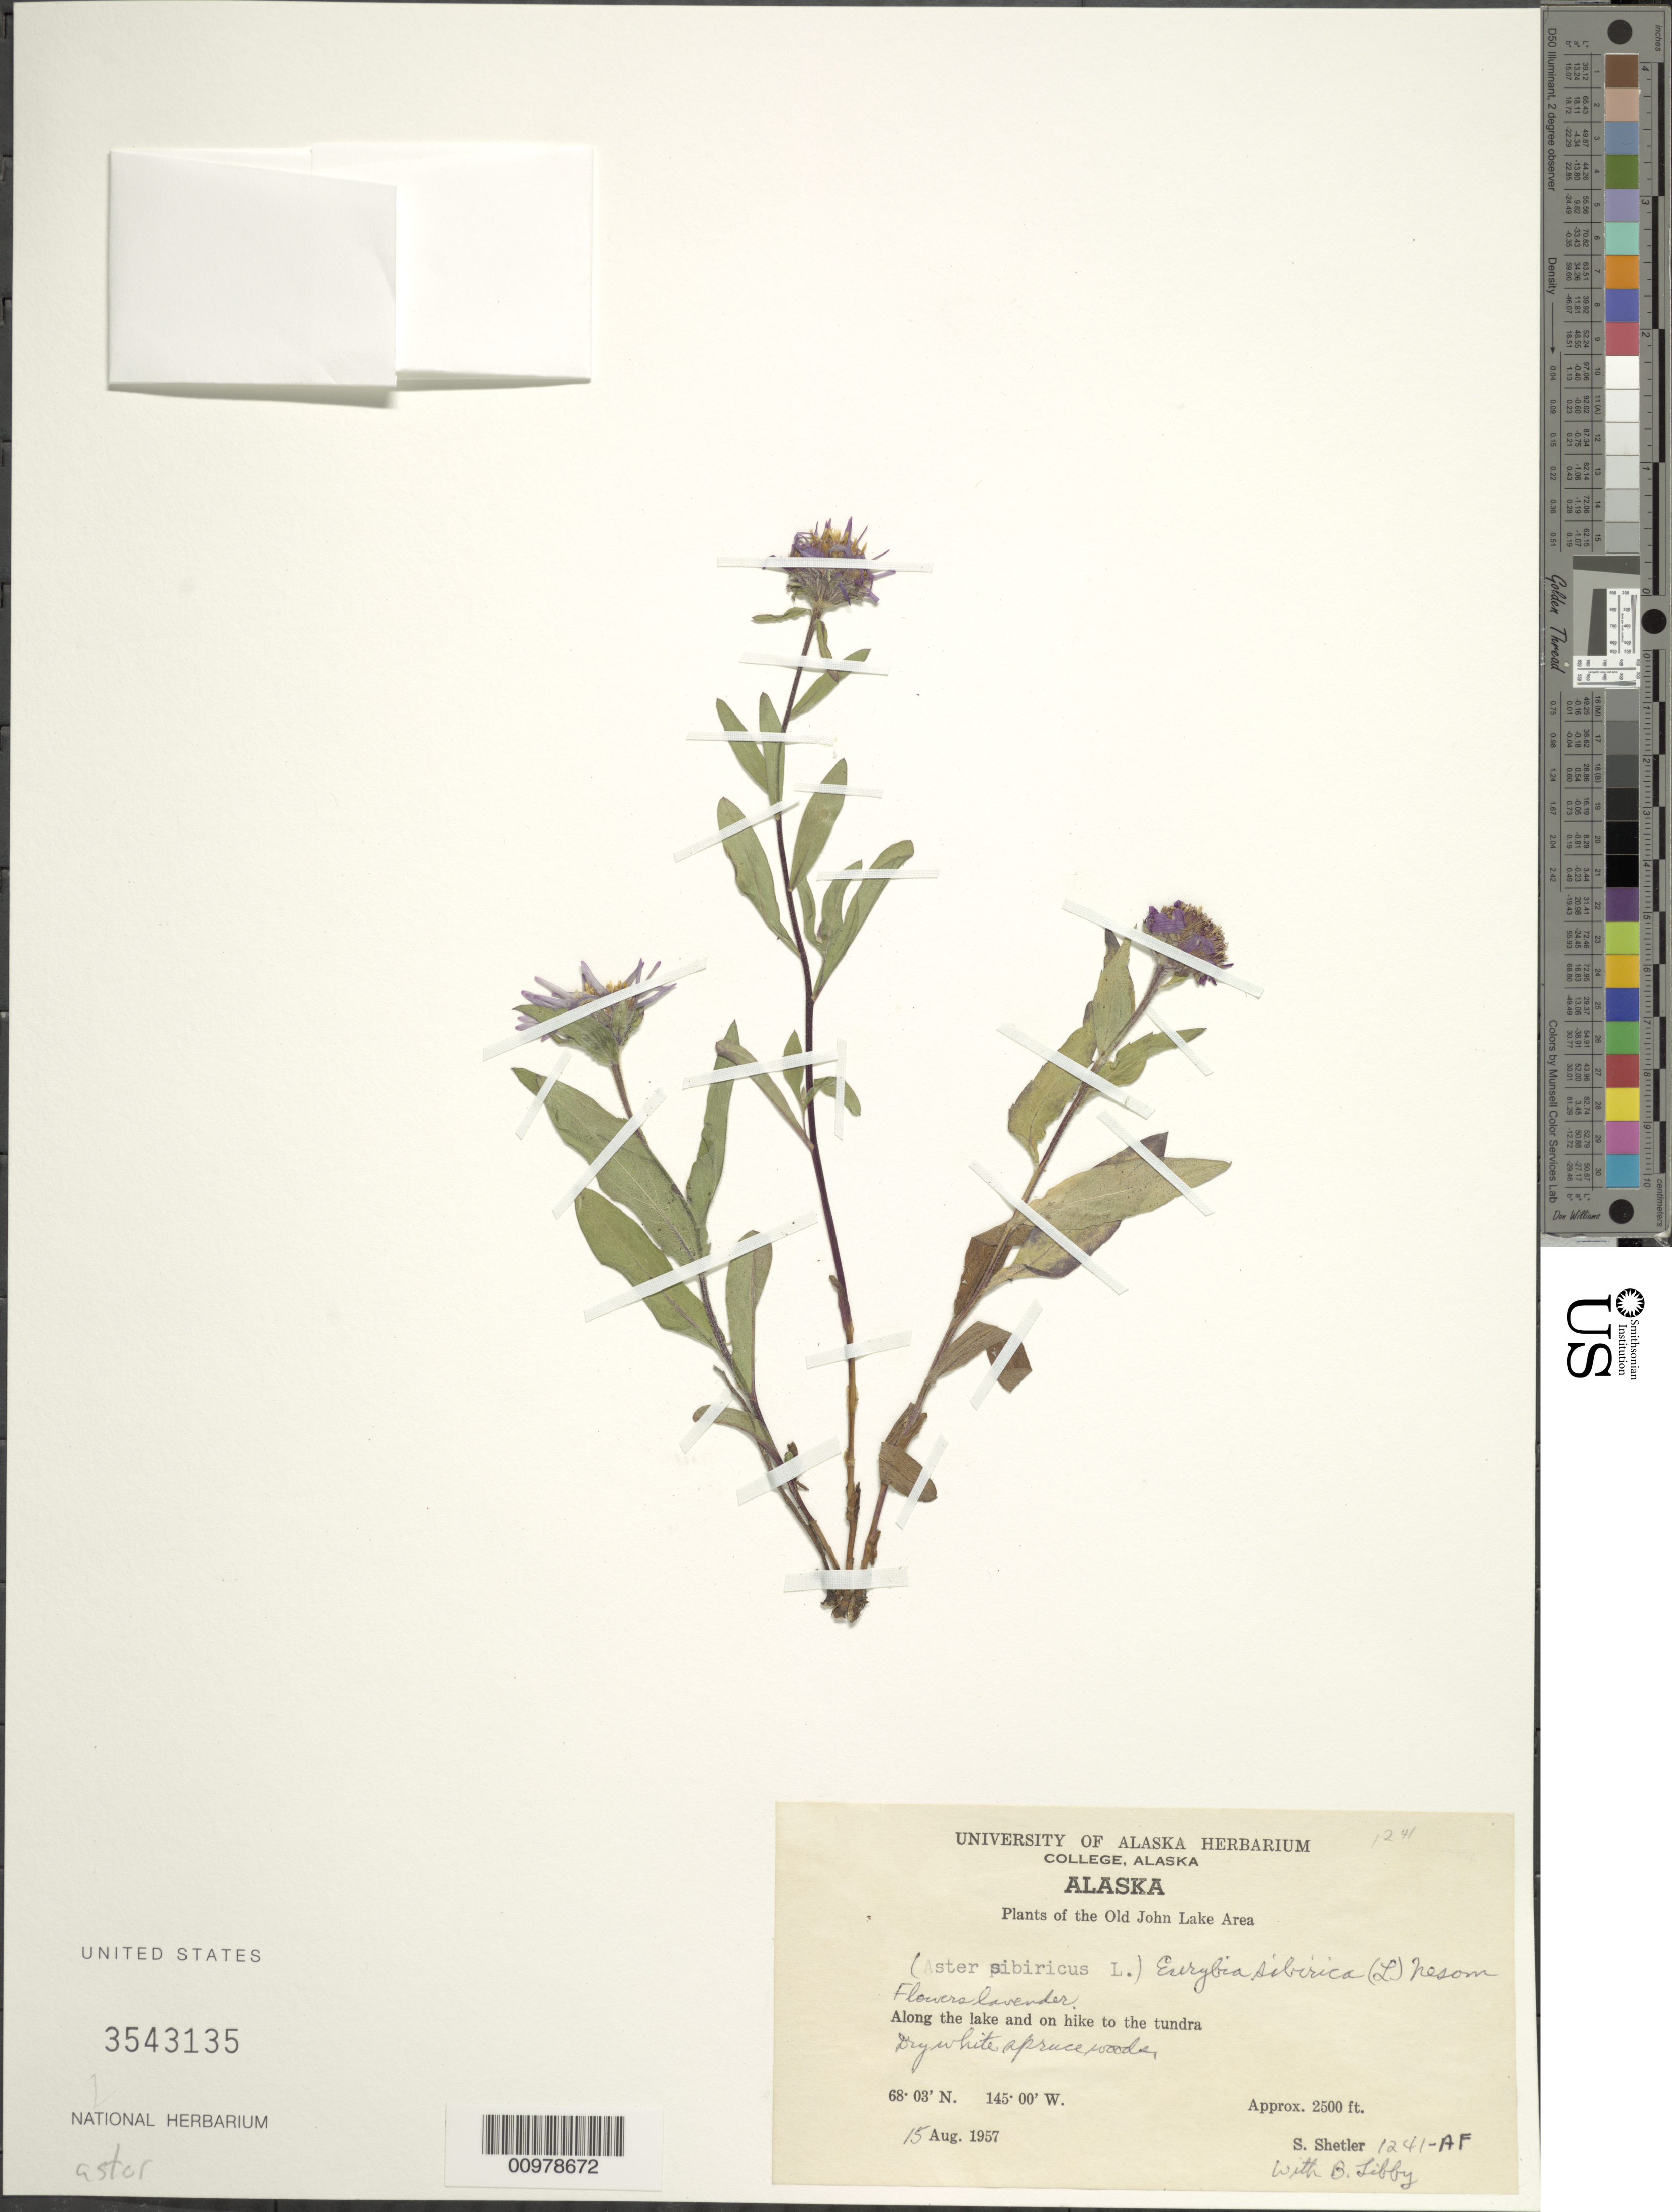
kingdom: Plantae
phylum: Tracheophyta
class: Magnoliopsida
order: Asterales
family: Asteraceae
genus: Eurybia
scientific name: Eurybia sibirica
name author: (L.) G.L. Nesom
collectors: S. Shetler & B. Libby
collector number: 1241-AF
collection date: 1957-08-15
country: United States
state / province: Alaska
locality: Along the lake and on hike to the tundra. Old John Lake Area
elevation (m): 762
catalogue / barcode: US 3543135